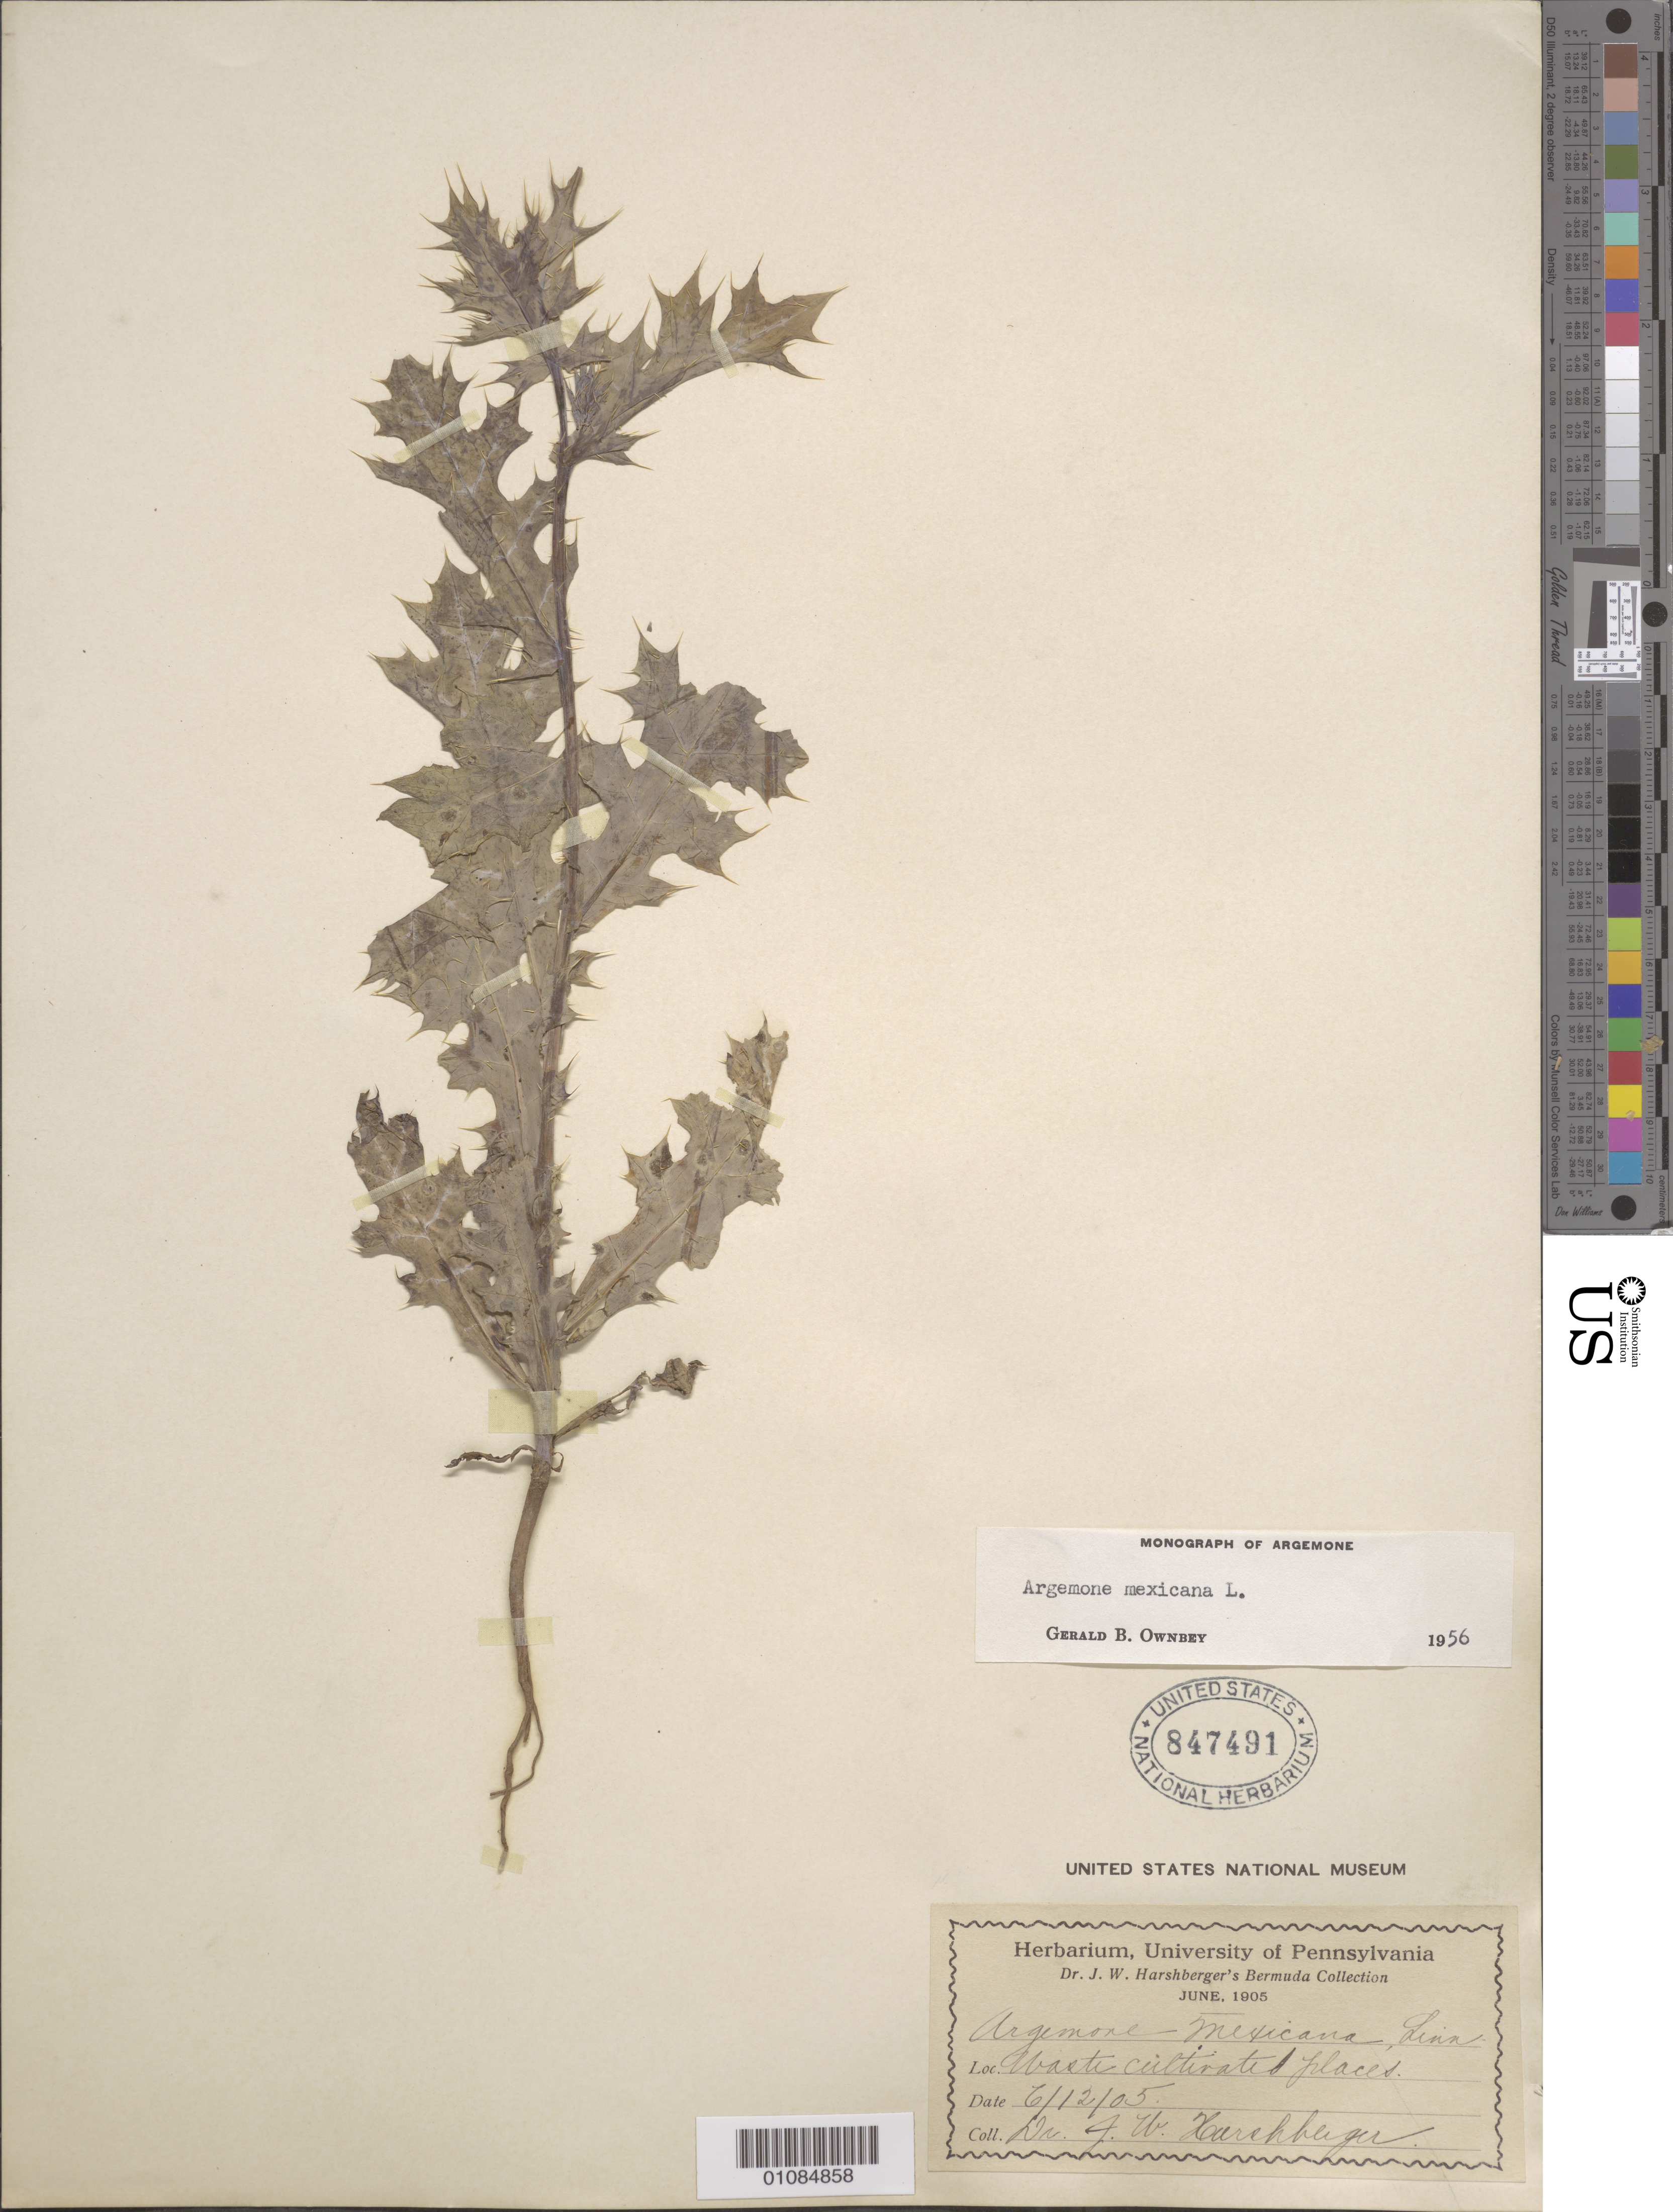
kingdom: Plantae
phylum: Tracheophyta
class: Magnoliopsida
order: Ranunculales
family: Papaveraceae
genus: Argemone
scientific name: Argemone mexicana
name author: L.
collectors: J. W. Harshberger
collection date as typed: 12 Jun 1905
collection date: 1905-06-12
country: Bermuda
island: Bermuda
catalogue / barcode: US 847491